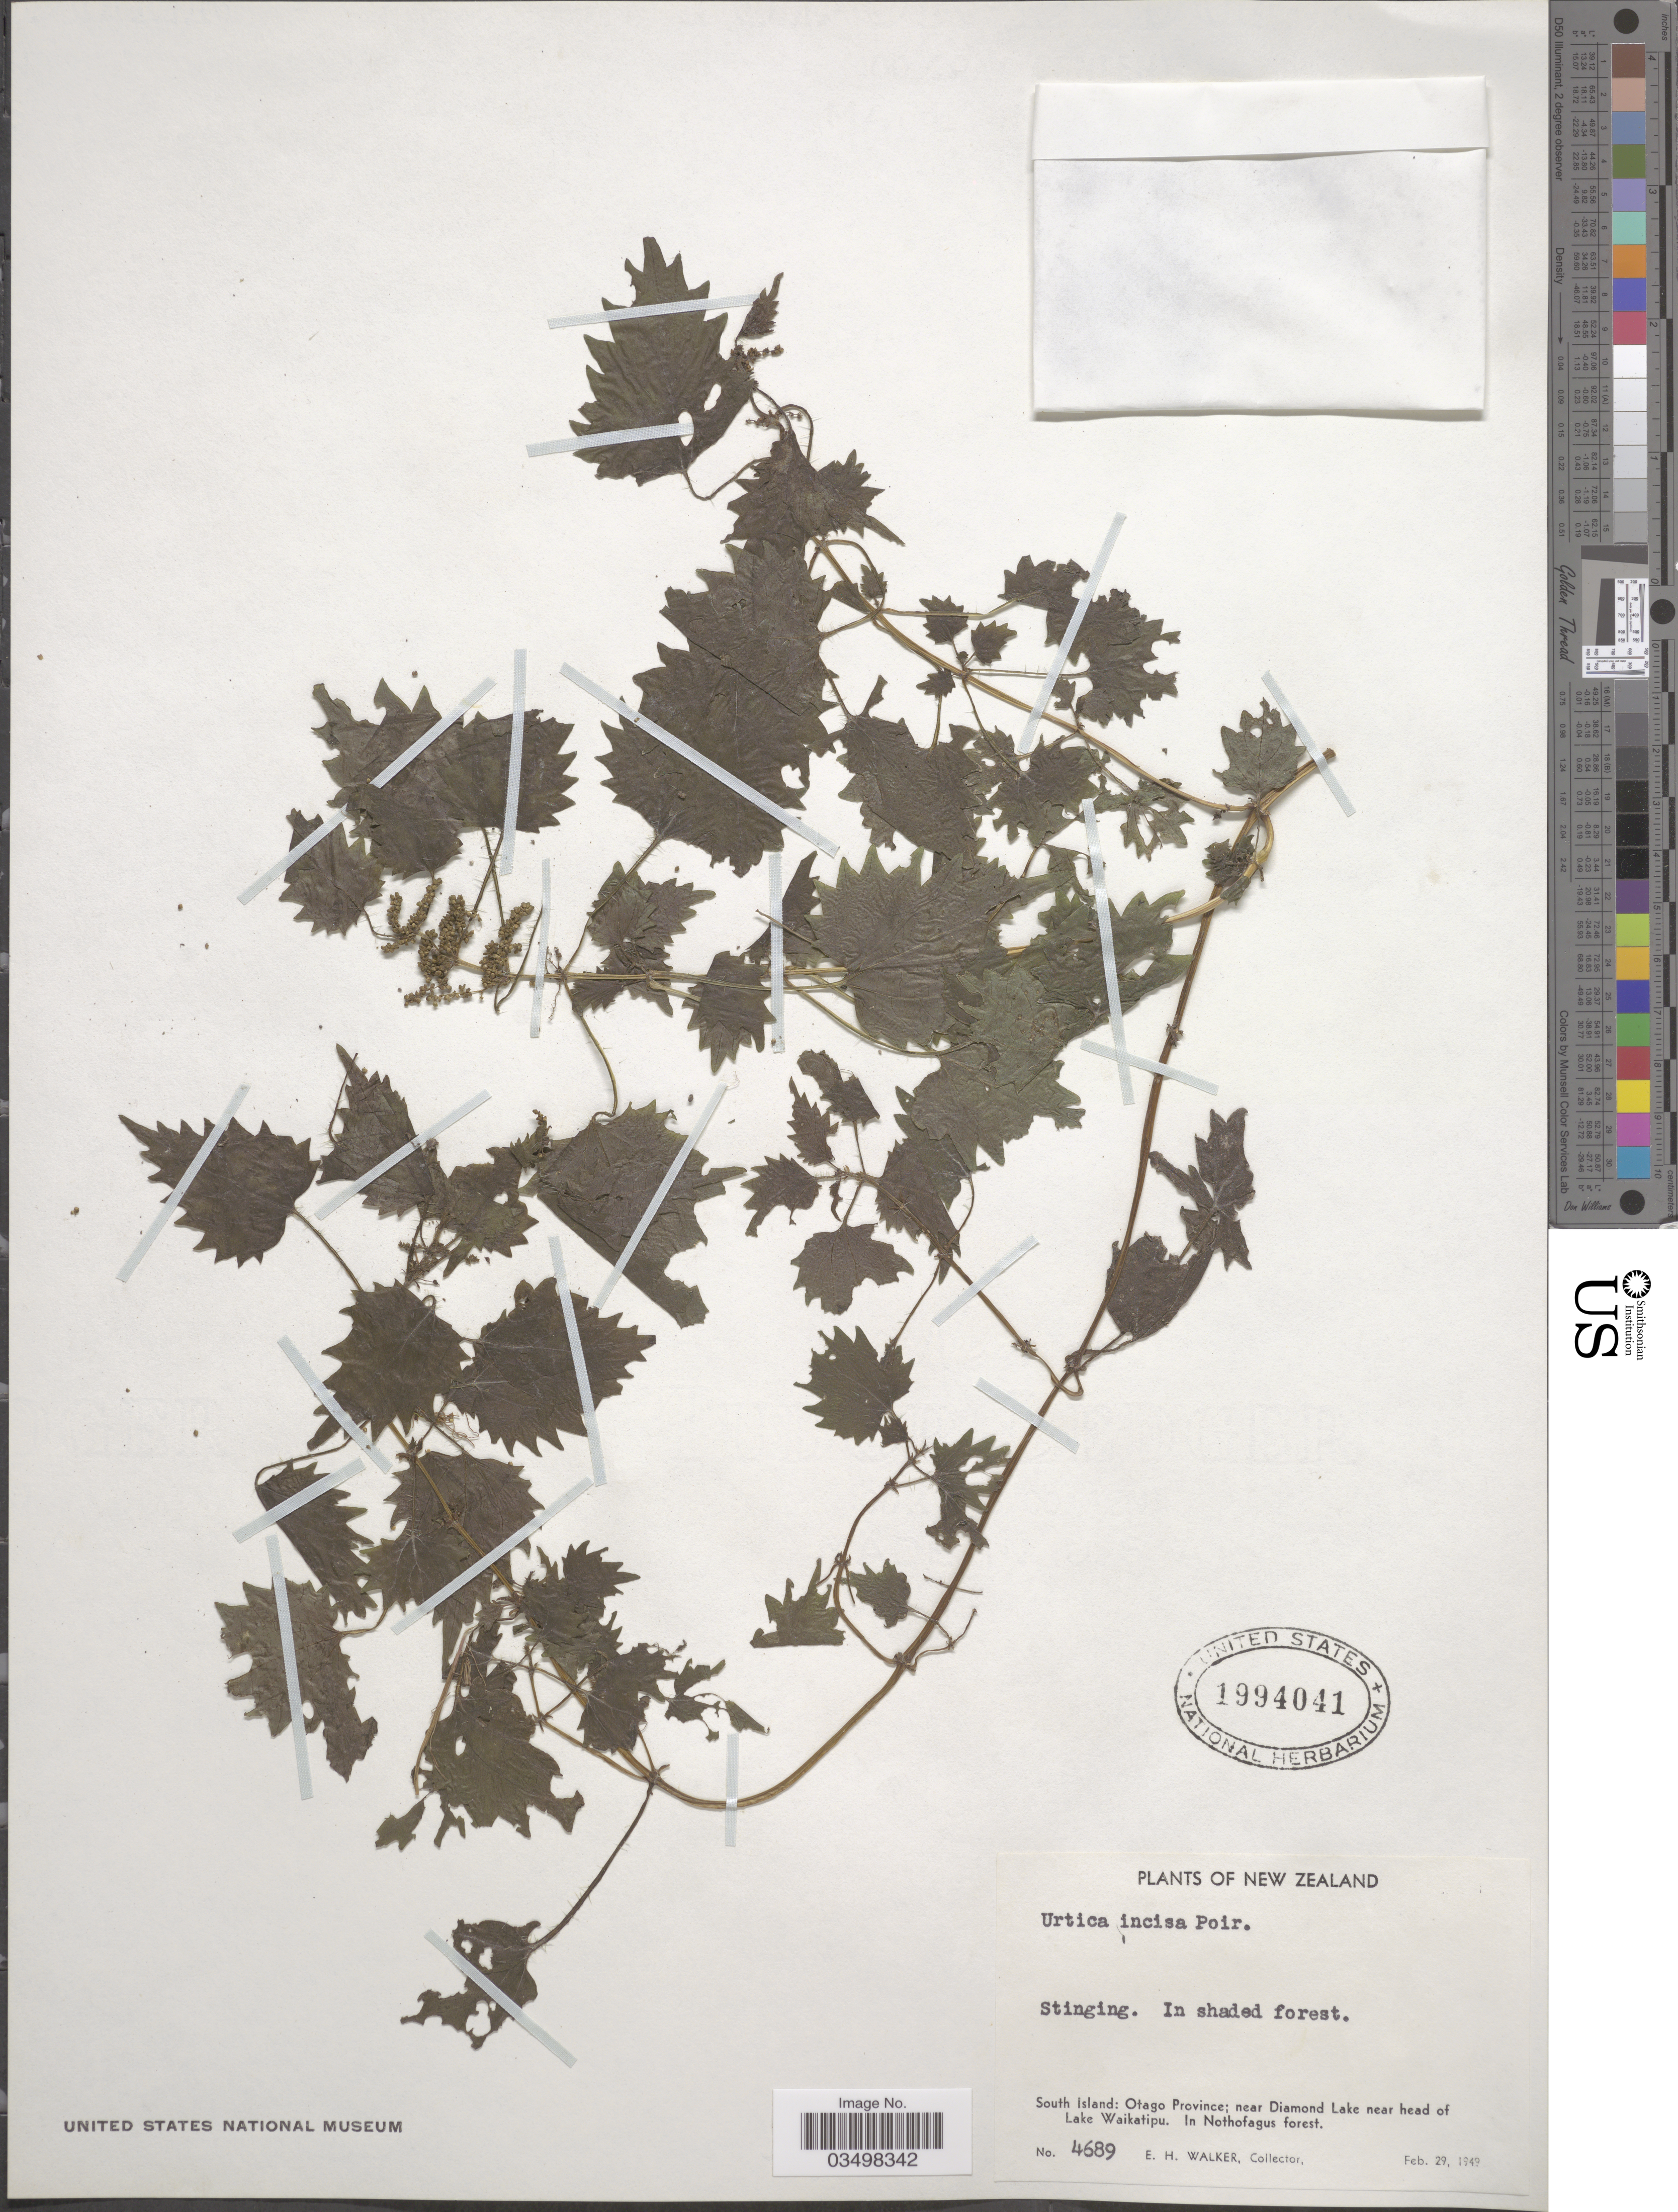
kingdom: Plantae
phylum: Tracheophyta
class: Magnoliopsida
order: Rosales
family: Urticaceae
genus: Urtica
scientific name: Urtica incisa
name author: Poir.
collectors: E. H. Walker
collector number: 4689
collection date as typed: Transcribed d/m/y: 29/2/1949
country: New Zealand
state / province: Otago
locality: South Island: Otago Province; near Diamond Lake near head of Lake Waikatipu. In Nothofagus forest.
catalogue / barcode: US 1994041